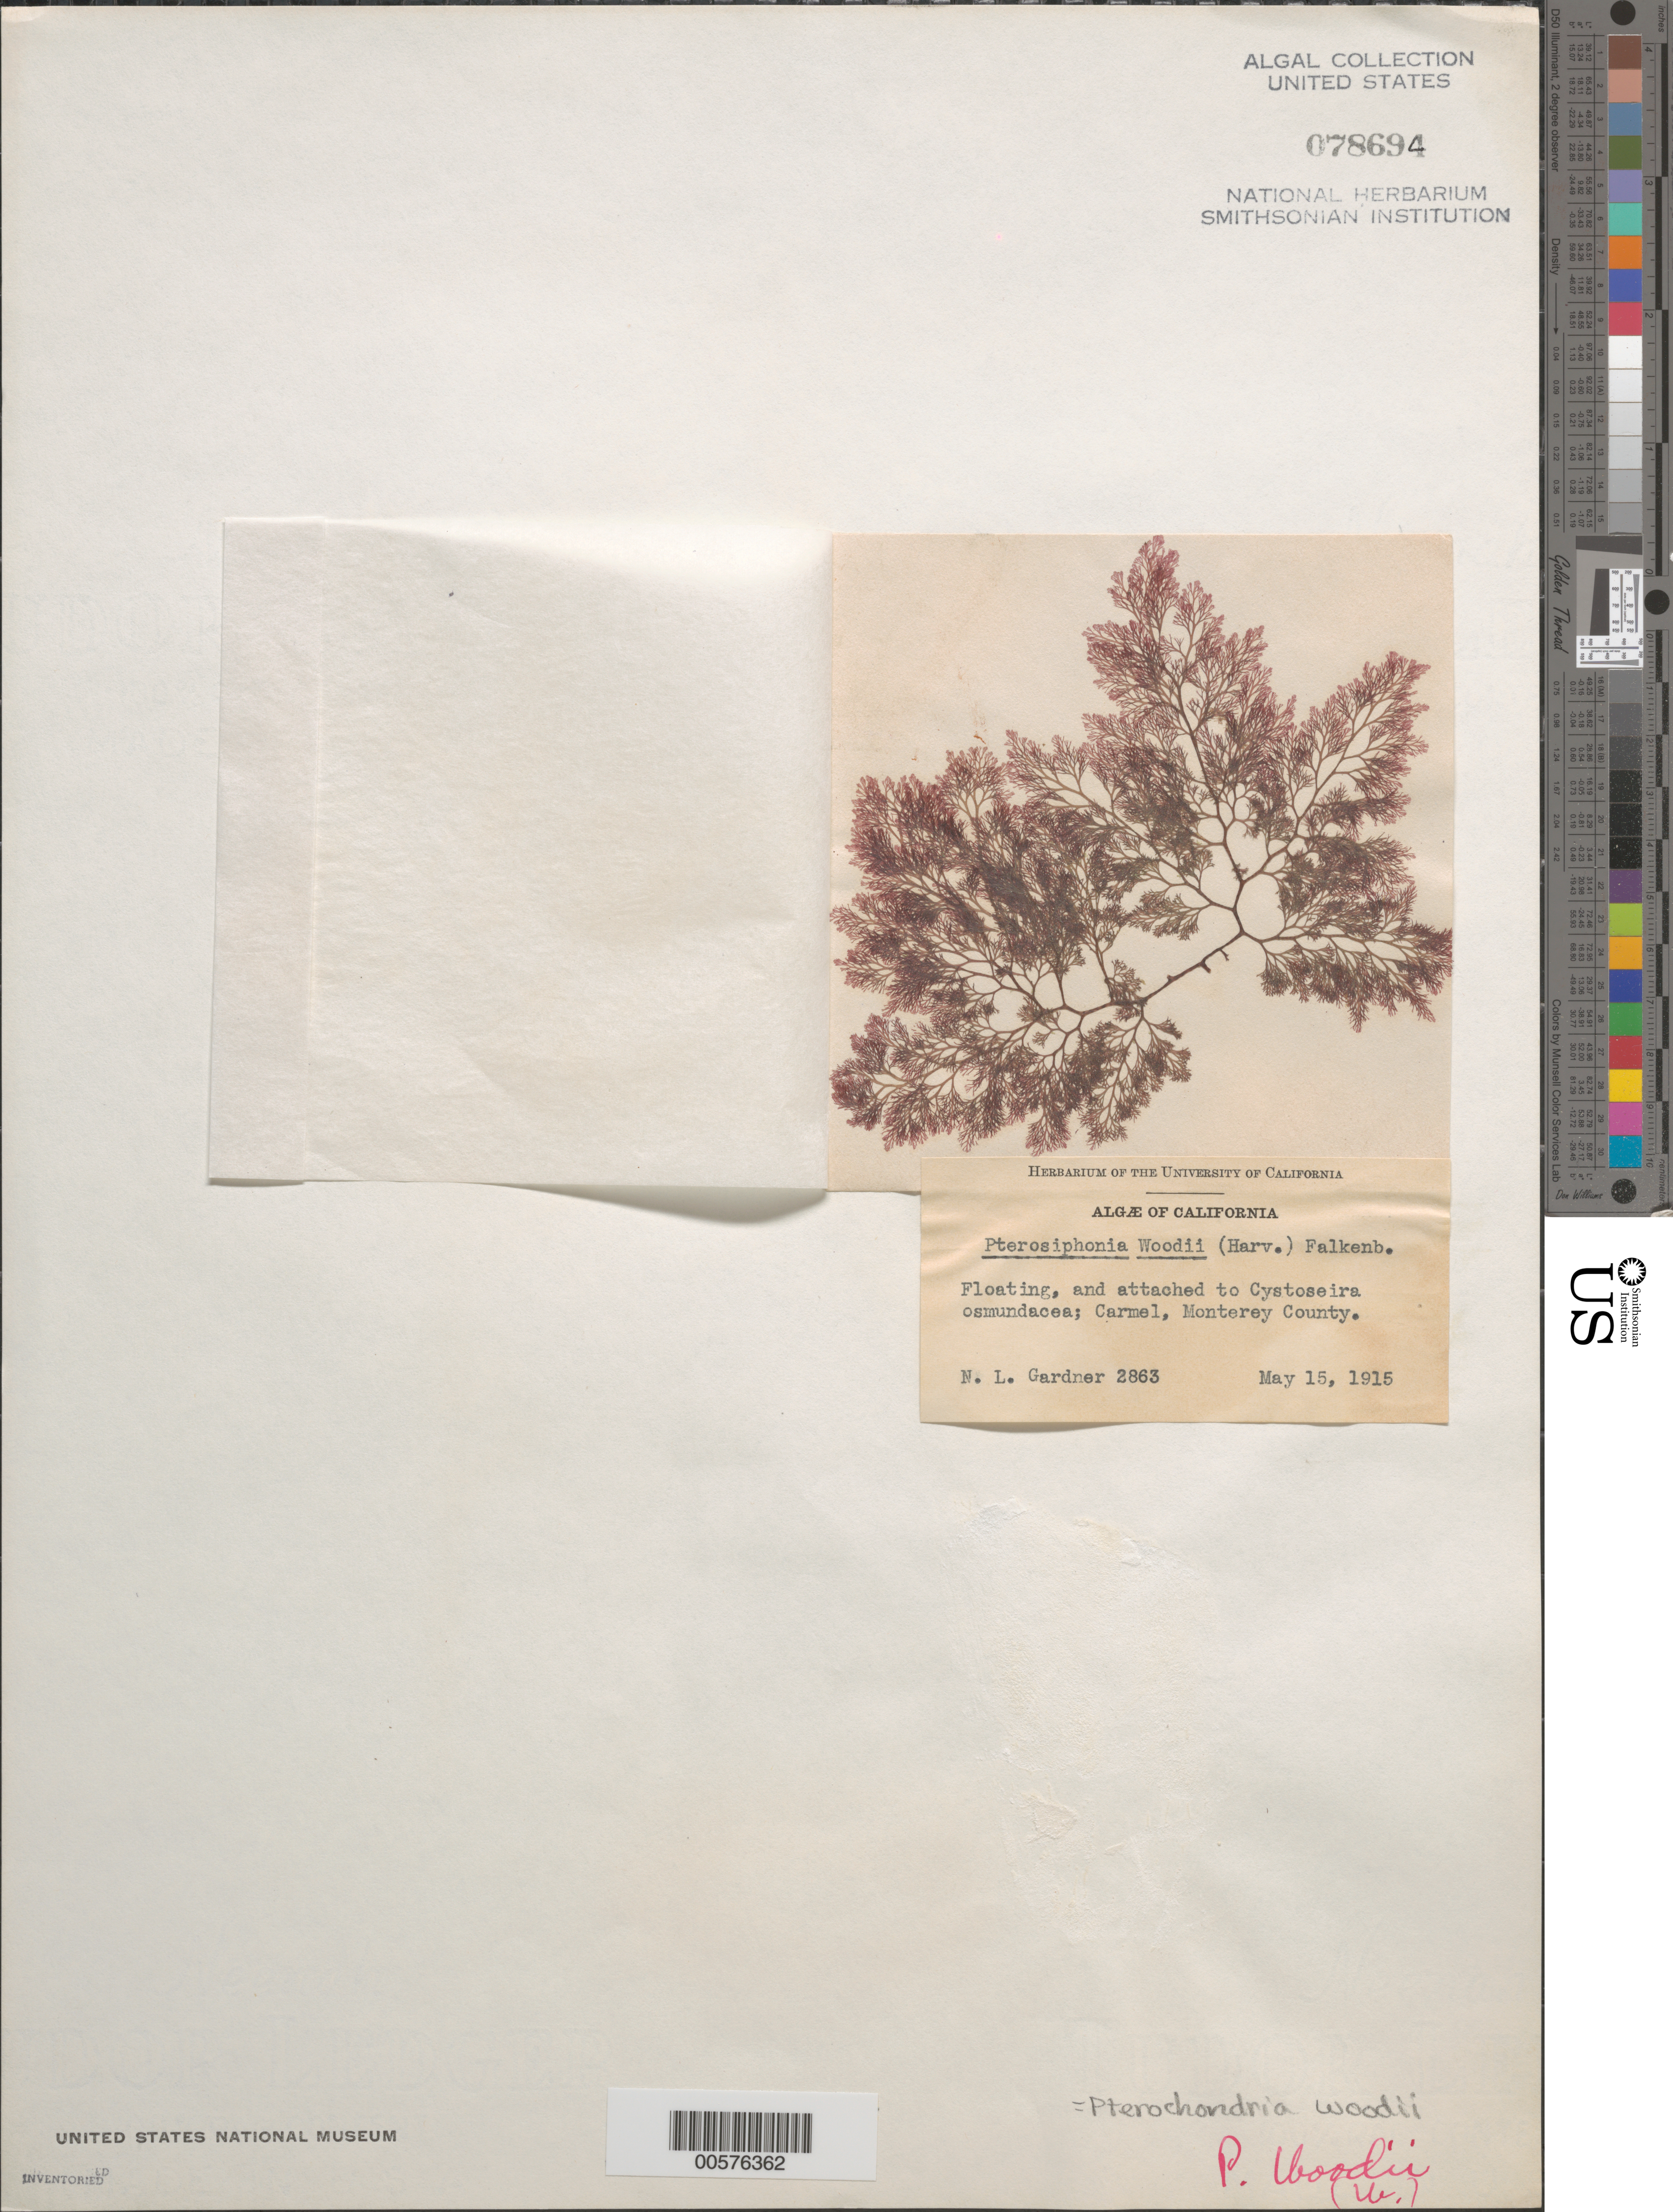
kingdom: Plantae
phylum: Rhodophyta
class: Florideophyceae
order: Ceramiales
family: Rhodomelaceae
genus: Pterochondria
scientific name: Pterochondria woodii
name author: (Harv.) Hollenb.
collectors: N. Gardner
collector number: NLG 2863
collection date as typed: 15 May 1915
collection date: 1915-05-15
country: United States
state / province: California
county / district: Monterey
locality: Carmel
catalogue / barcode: US 78694